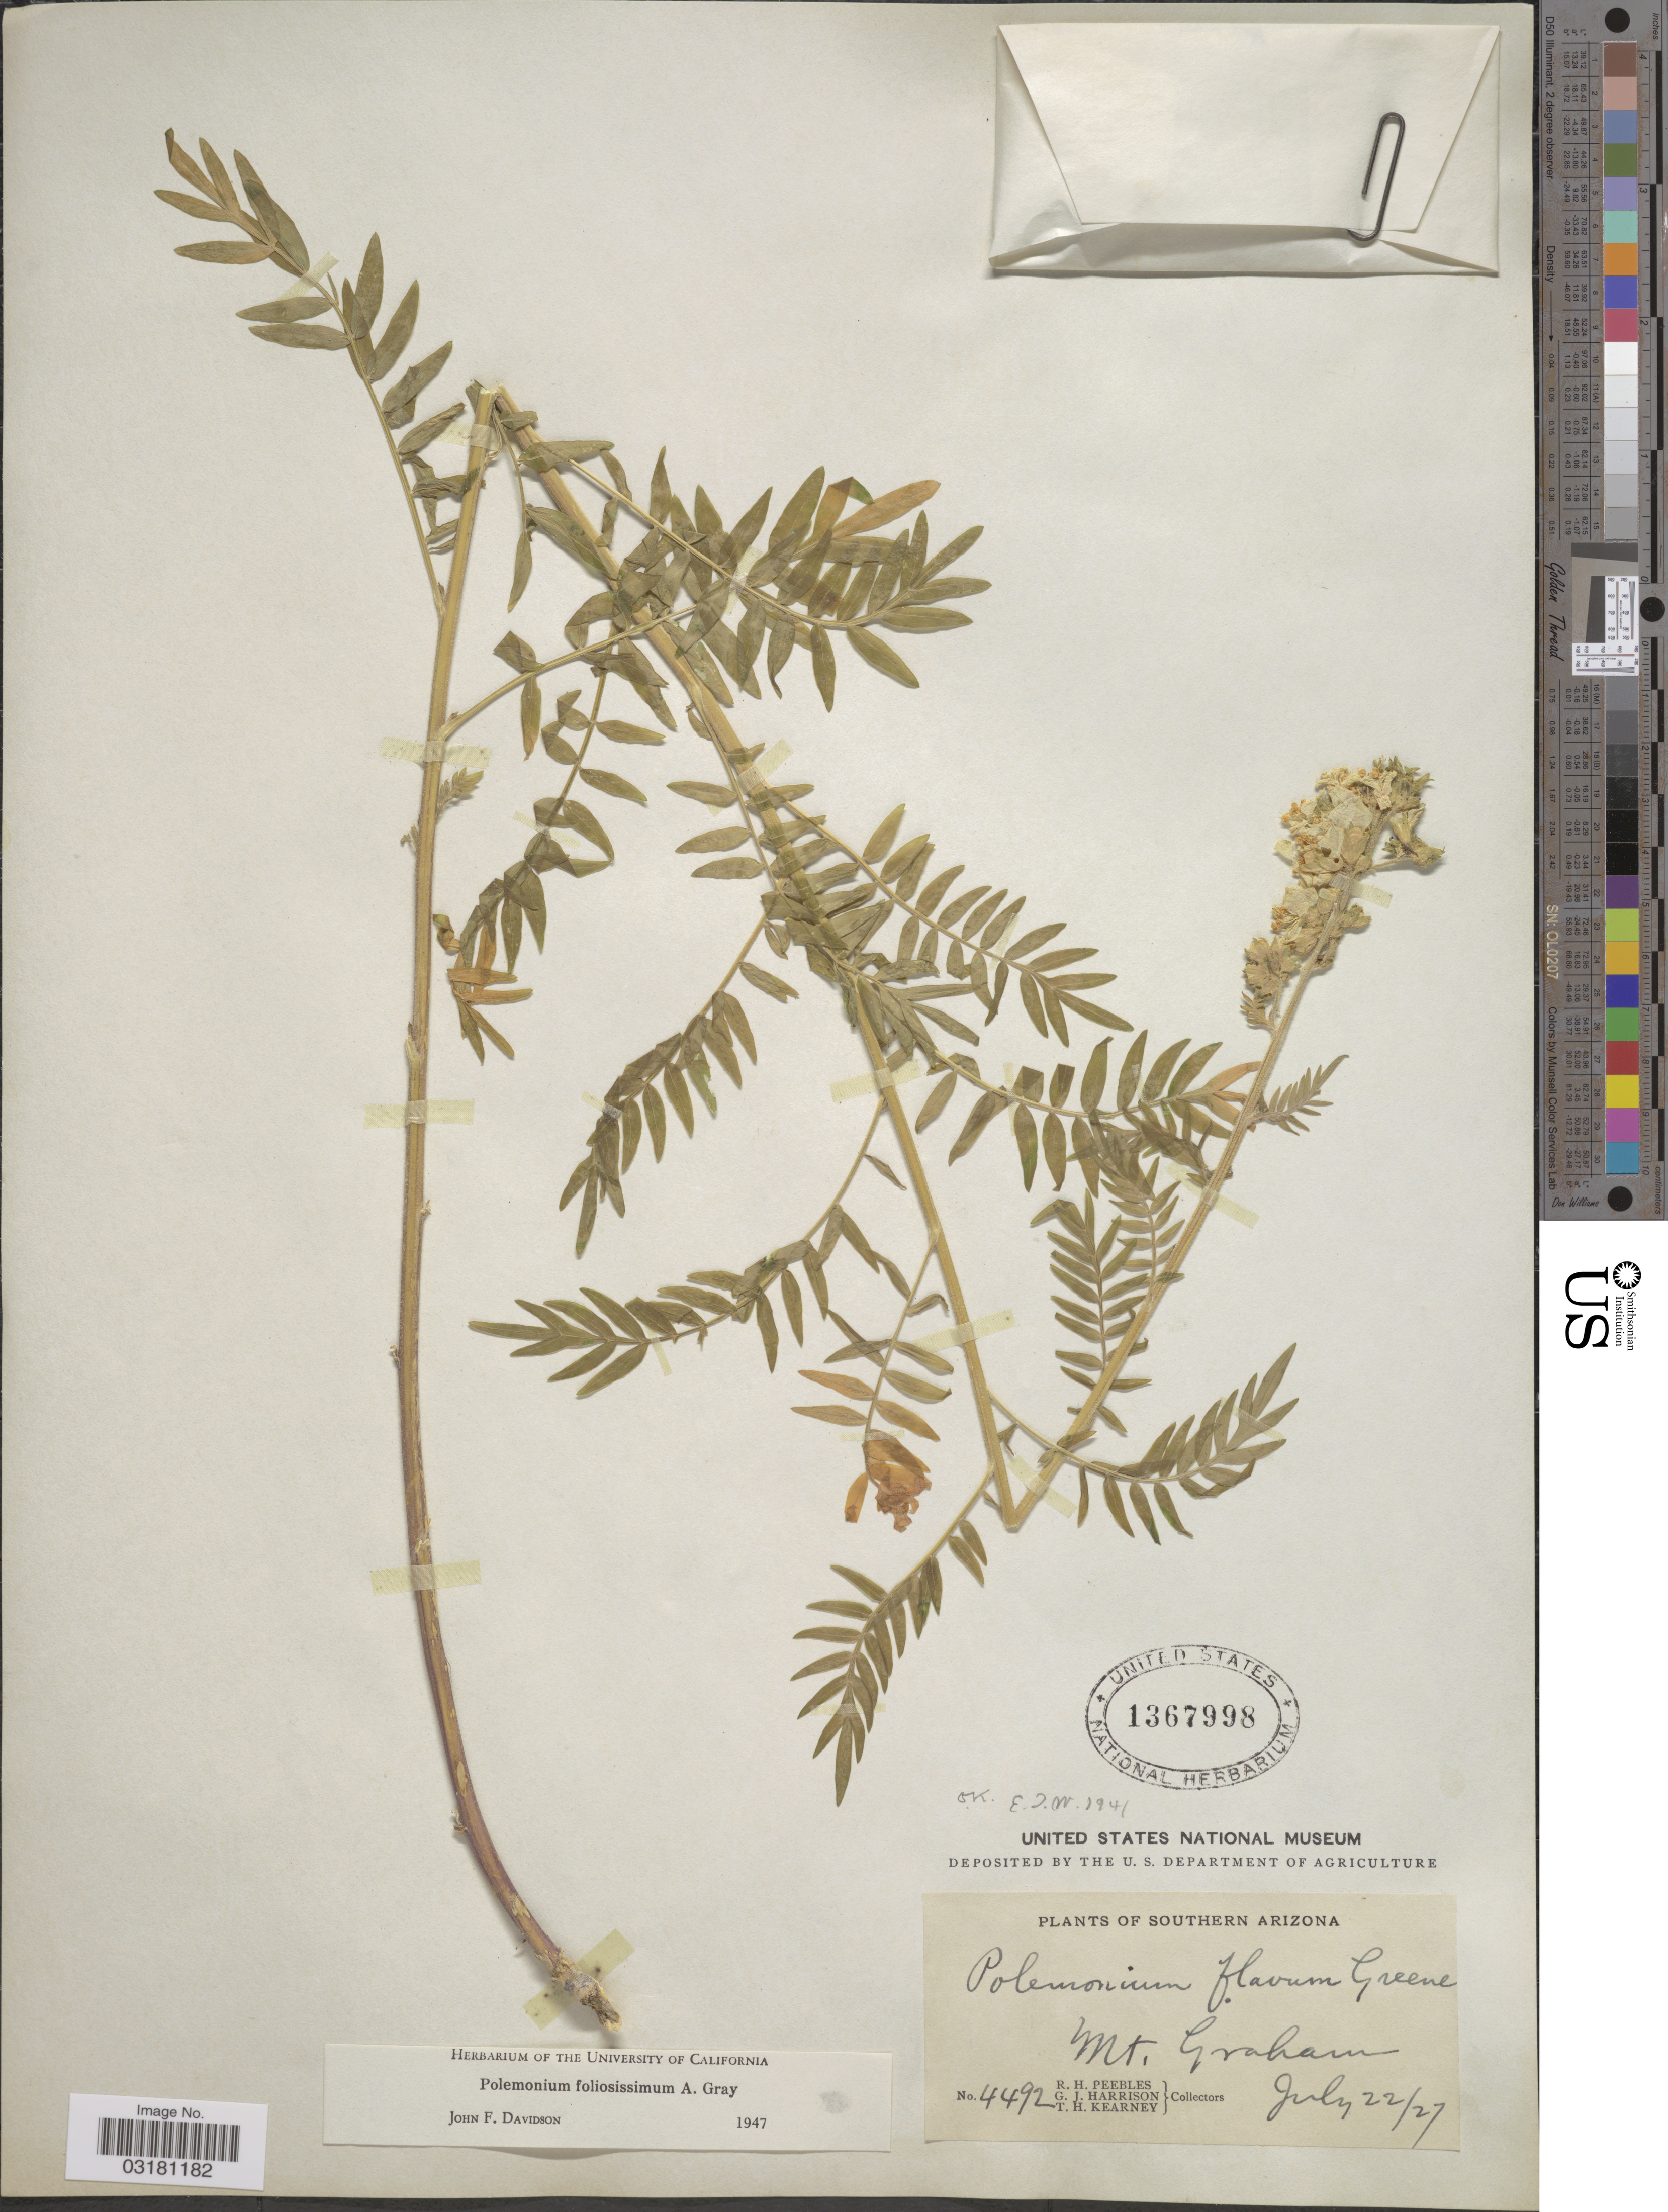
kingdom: Plantae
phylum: Tracheophyta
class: Magnoliopsida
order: Ericales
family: Polemoniaceae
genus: Polemonium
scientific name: Polemonium foliosissimum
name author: A. Gray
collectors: R. H. Peebles, G. J. Harrison & T. H. Kearney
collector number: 4492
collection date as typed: Transcribed d/m/y: 22/7/27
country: United States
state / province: Arizona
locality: Southern Arizona. Mt. Graham.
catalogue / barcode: US 1367998